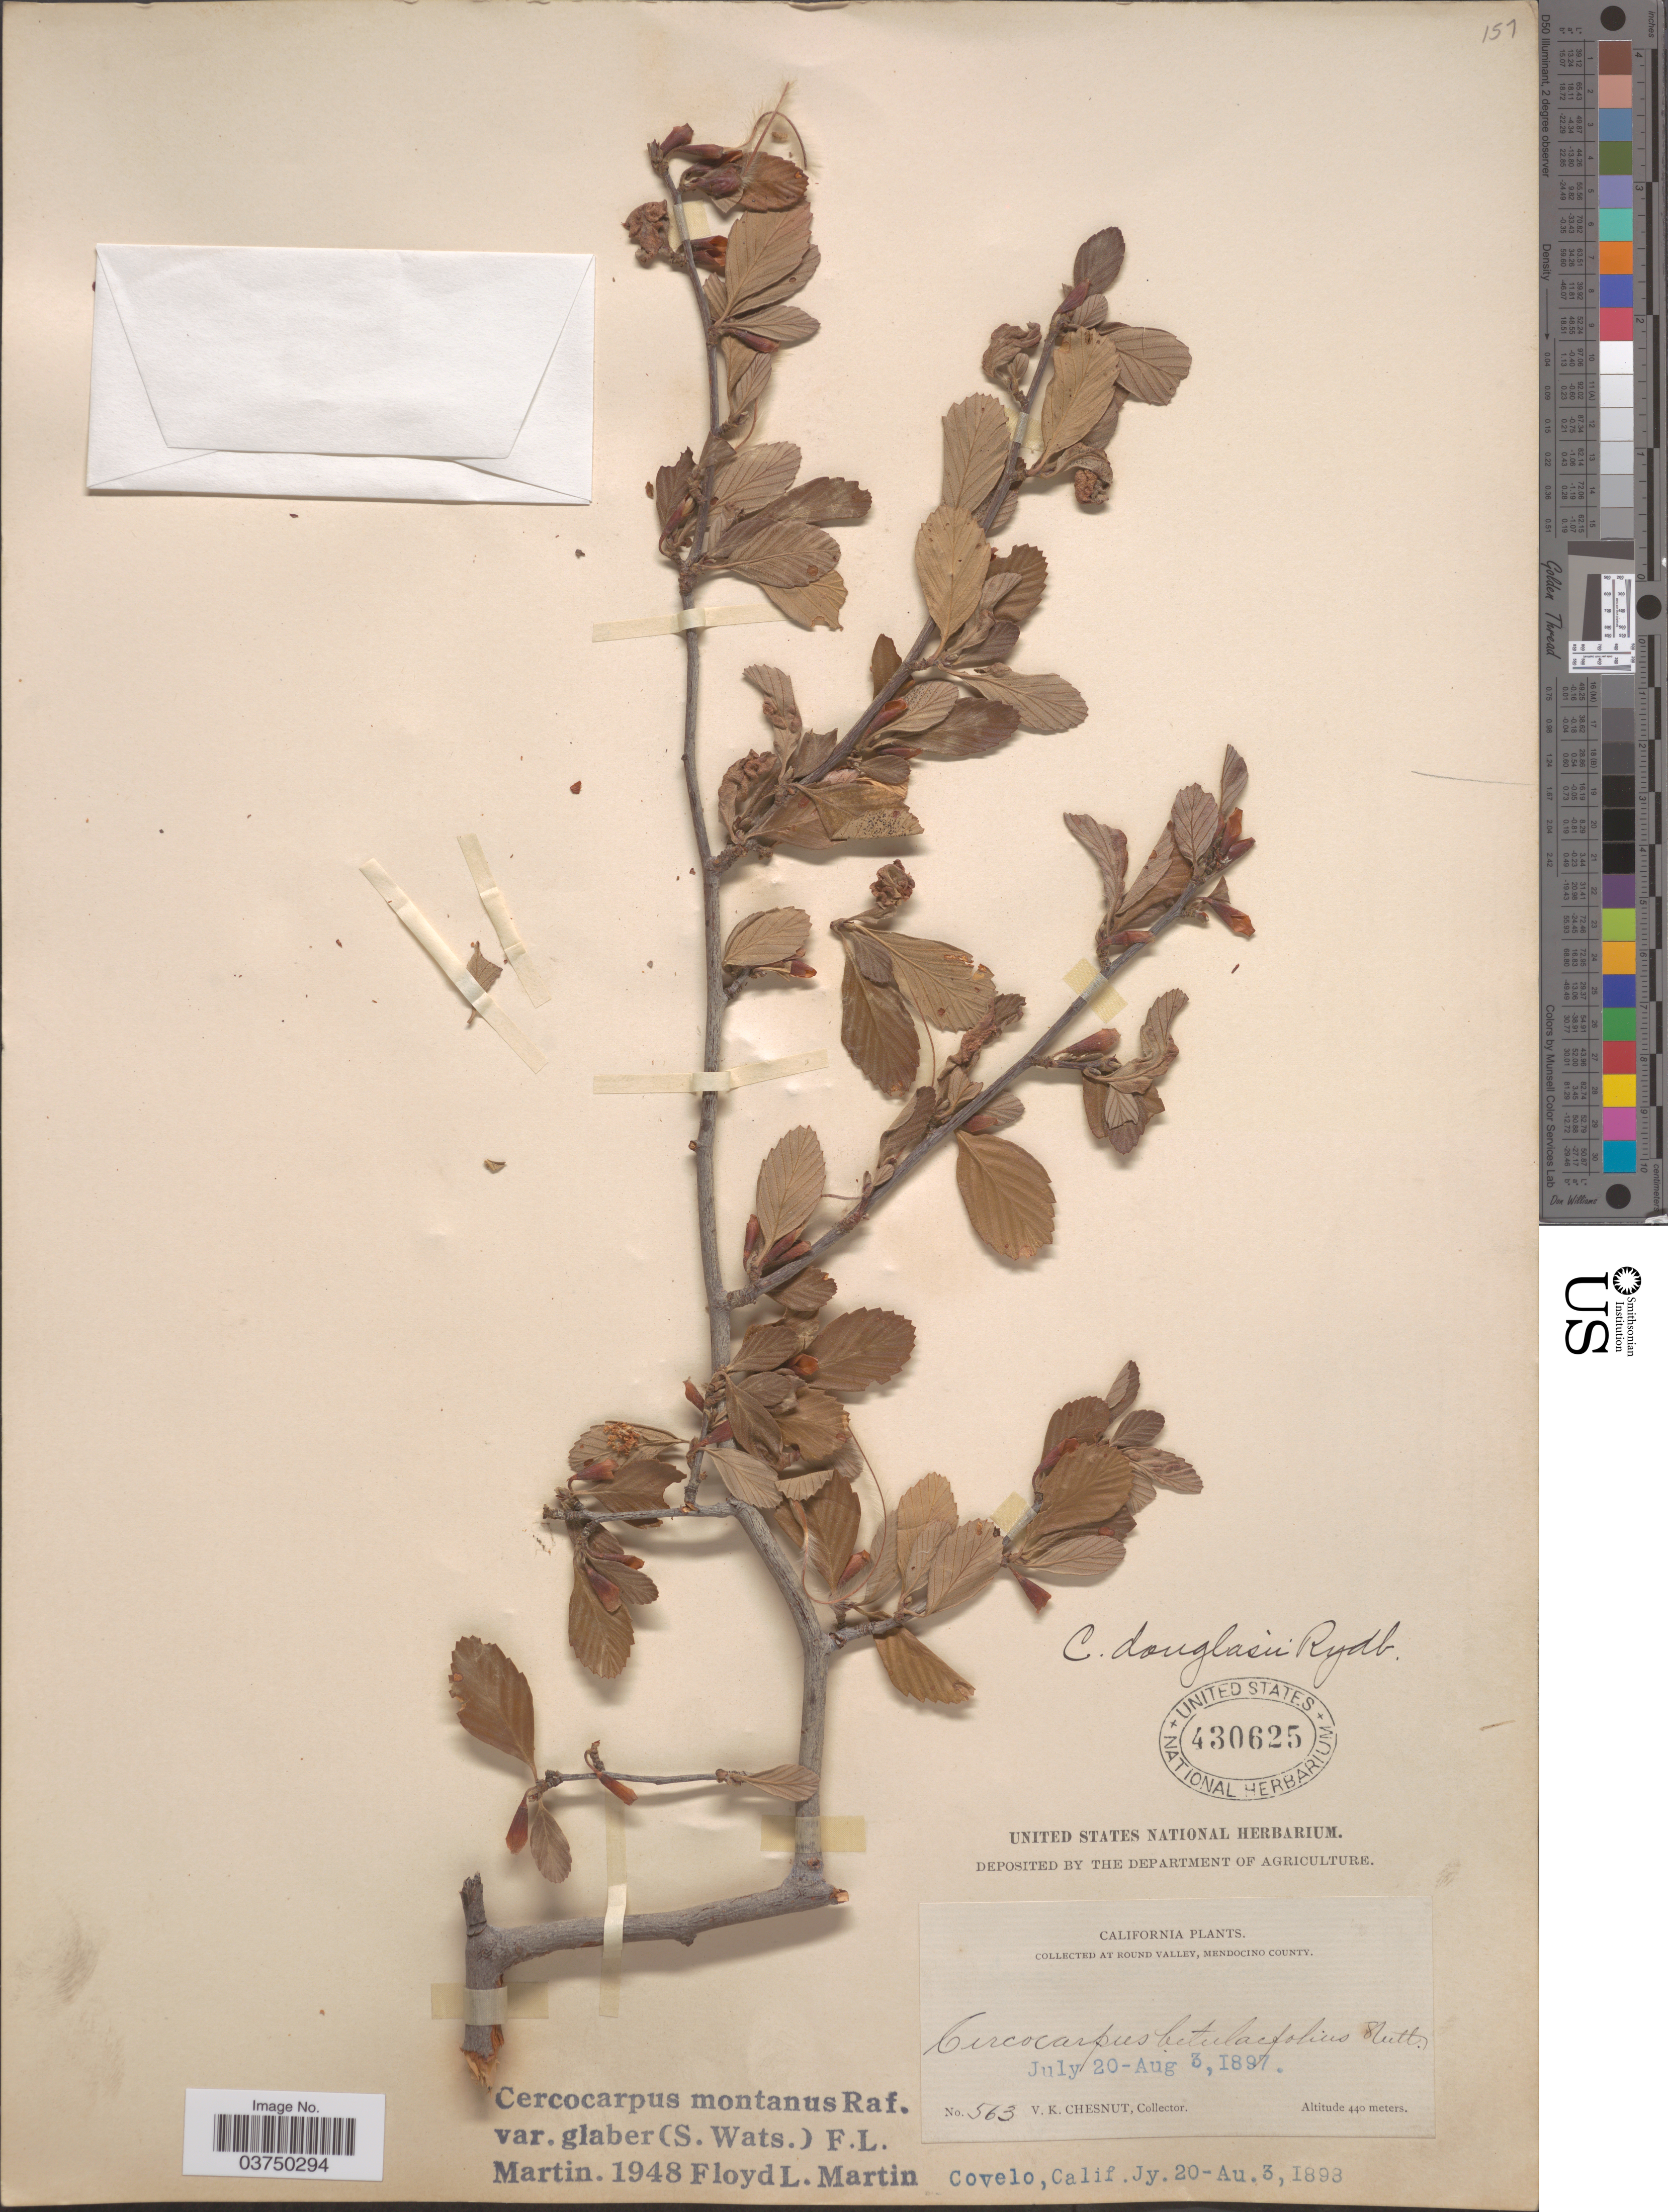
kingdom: Plantae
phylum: Tracheophyta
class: Magnoliopsida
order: Rosales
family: Rosaceae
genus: Cercocarpus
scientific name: Cercocarpus montanus var. glaber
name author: (S. Watson) F.L. Martin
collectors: V. Chesnut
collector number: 563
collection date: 1897-07-20/1897-08-03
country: United States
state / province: California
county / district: Mendocino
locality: Round Valley, Mendocino County.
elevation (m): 440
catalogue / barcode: US 430625